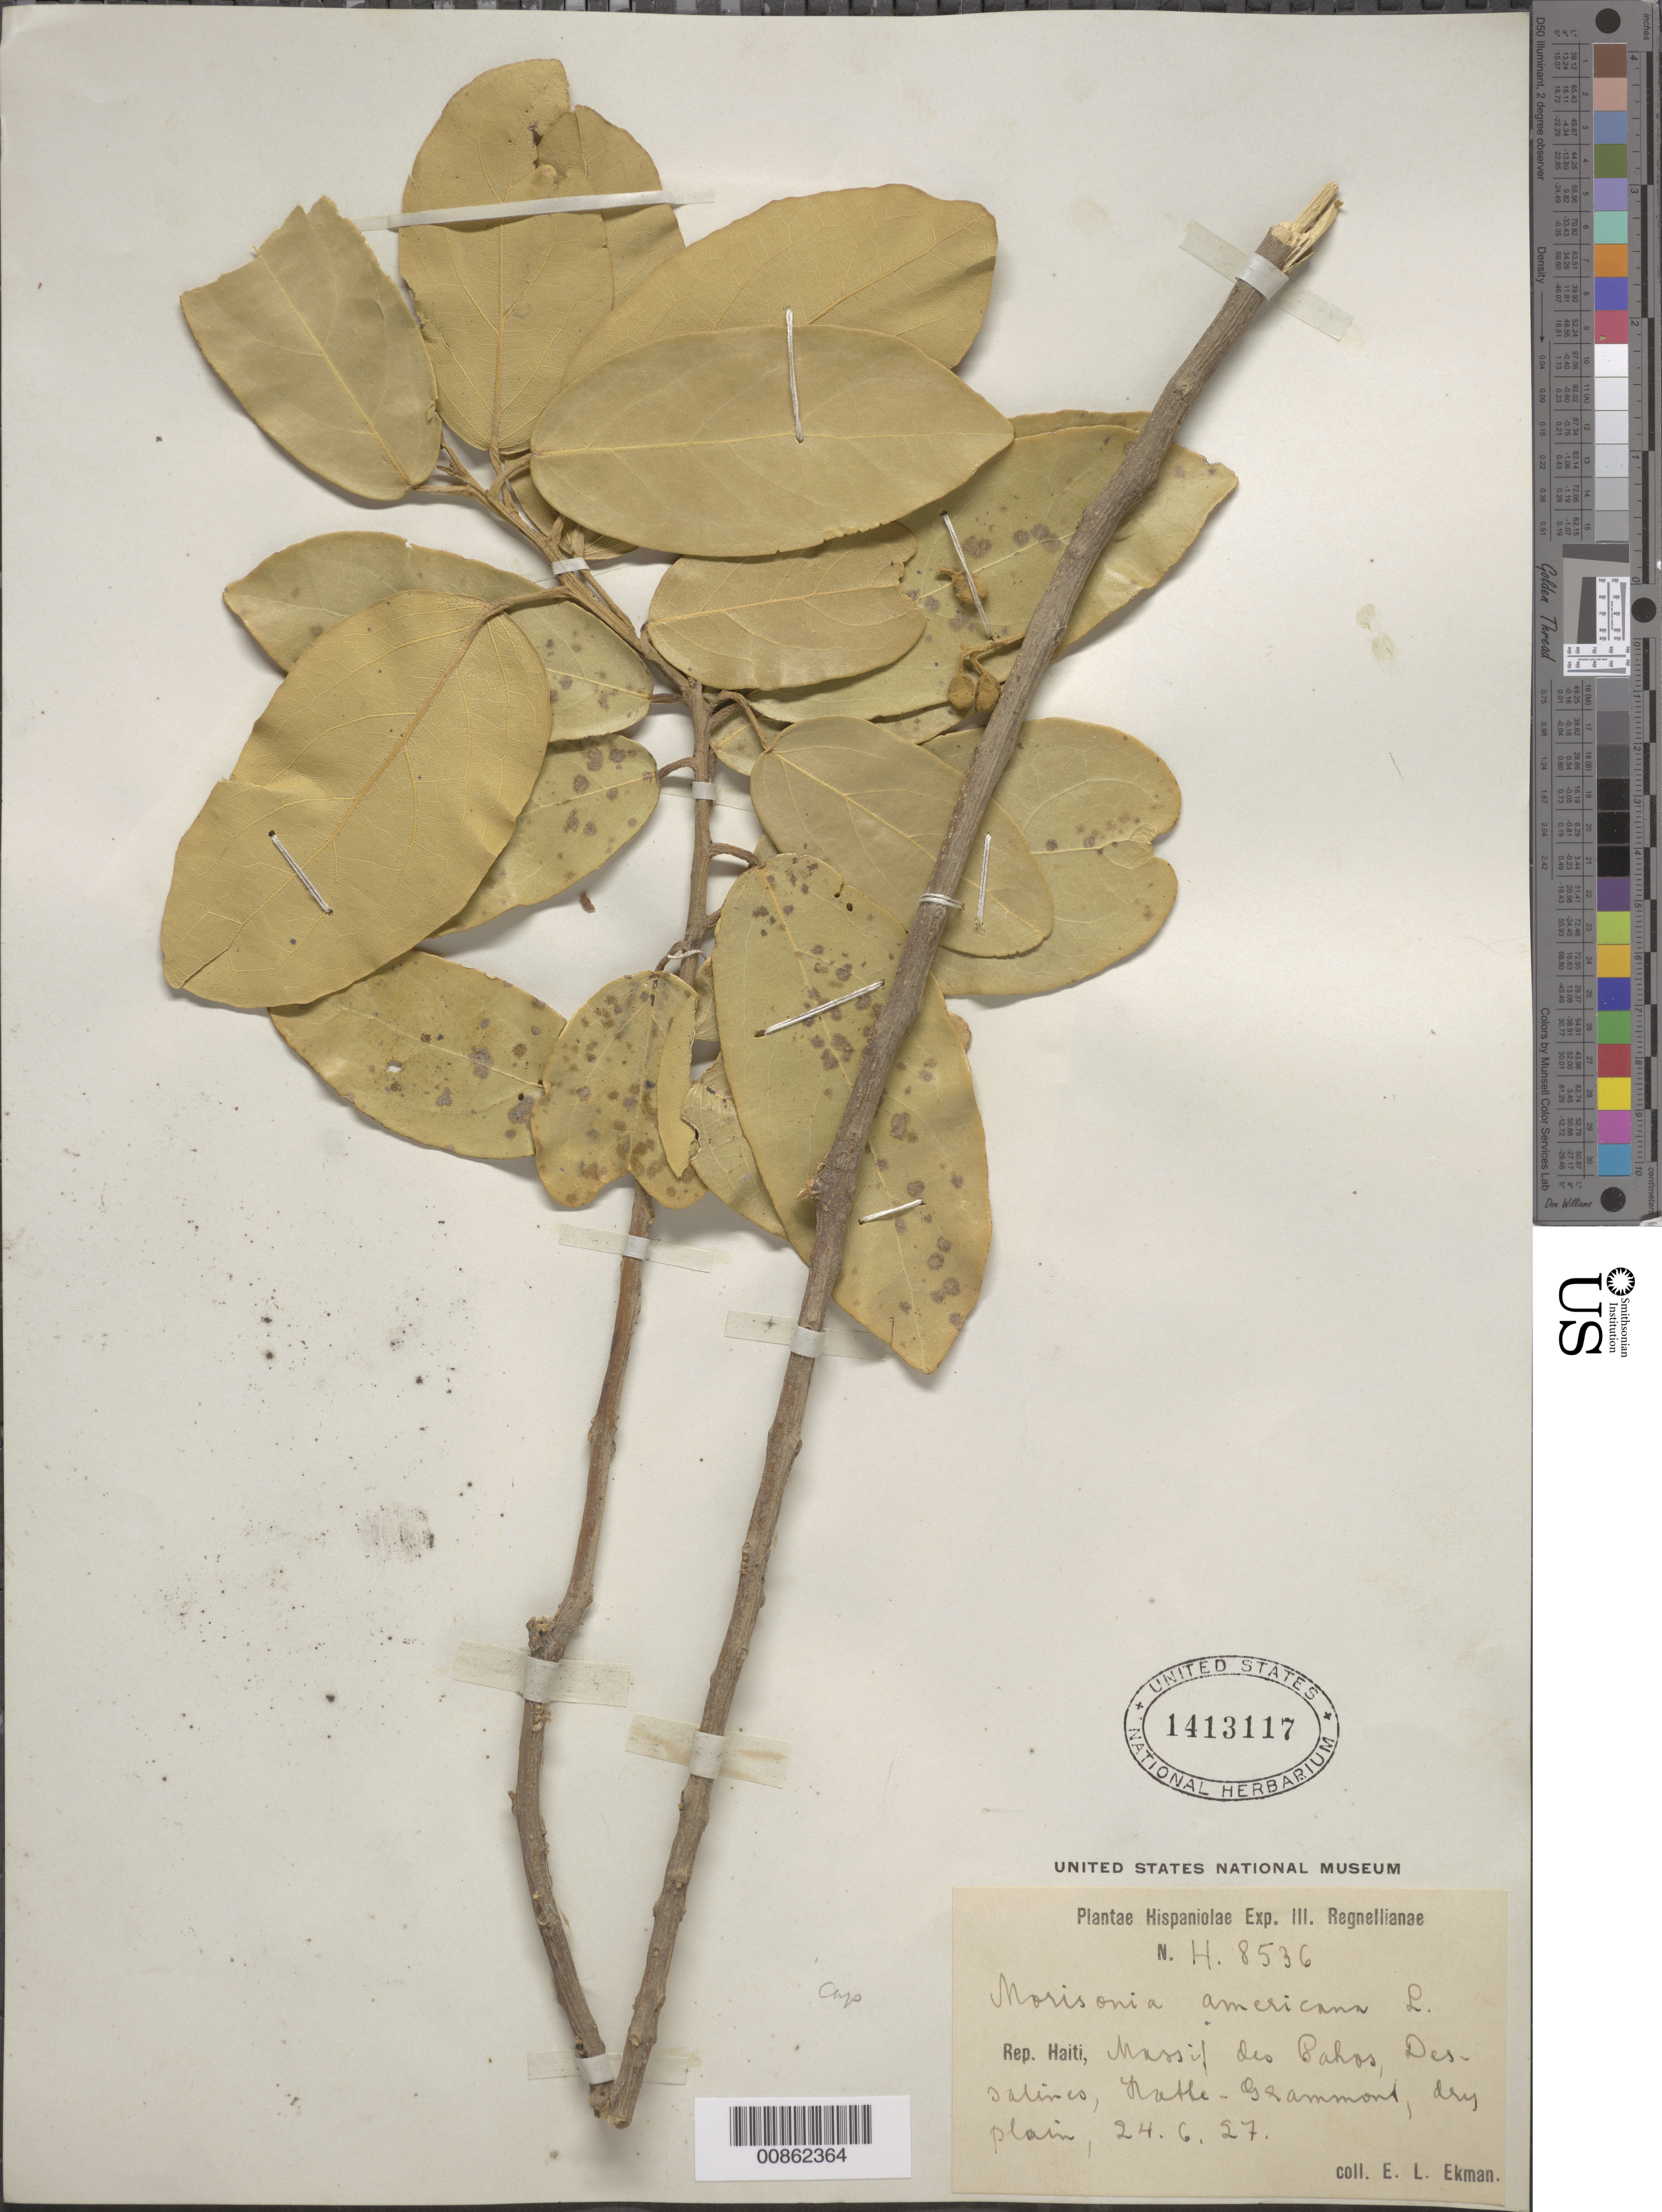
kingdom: Plantae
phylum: Tracheophyta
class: Magnoliopsida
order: Brassicales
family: Capparaceae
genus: Morisonia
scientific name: Morisonia americana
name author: L.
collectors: E. L. Ekman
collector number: H 8536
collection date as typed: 24 Jun 1927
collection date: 1927-06-24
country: Haiti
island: Hispaniola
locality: Massif des Cahos, Dessalines, Hatte-Grammont.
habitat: Dry plain.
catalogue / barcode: US 1413117